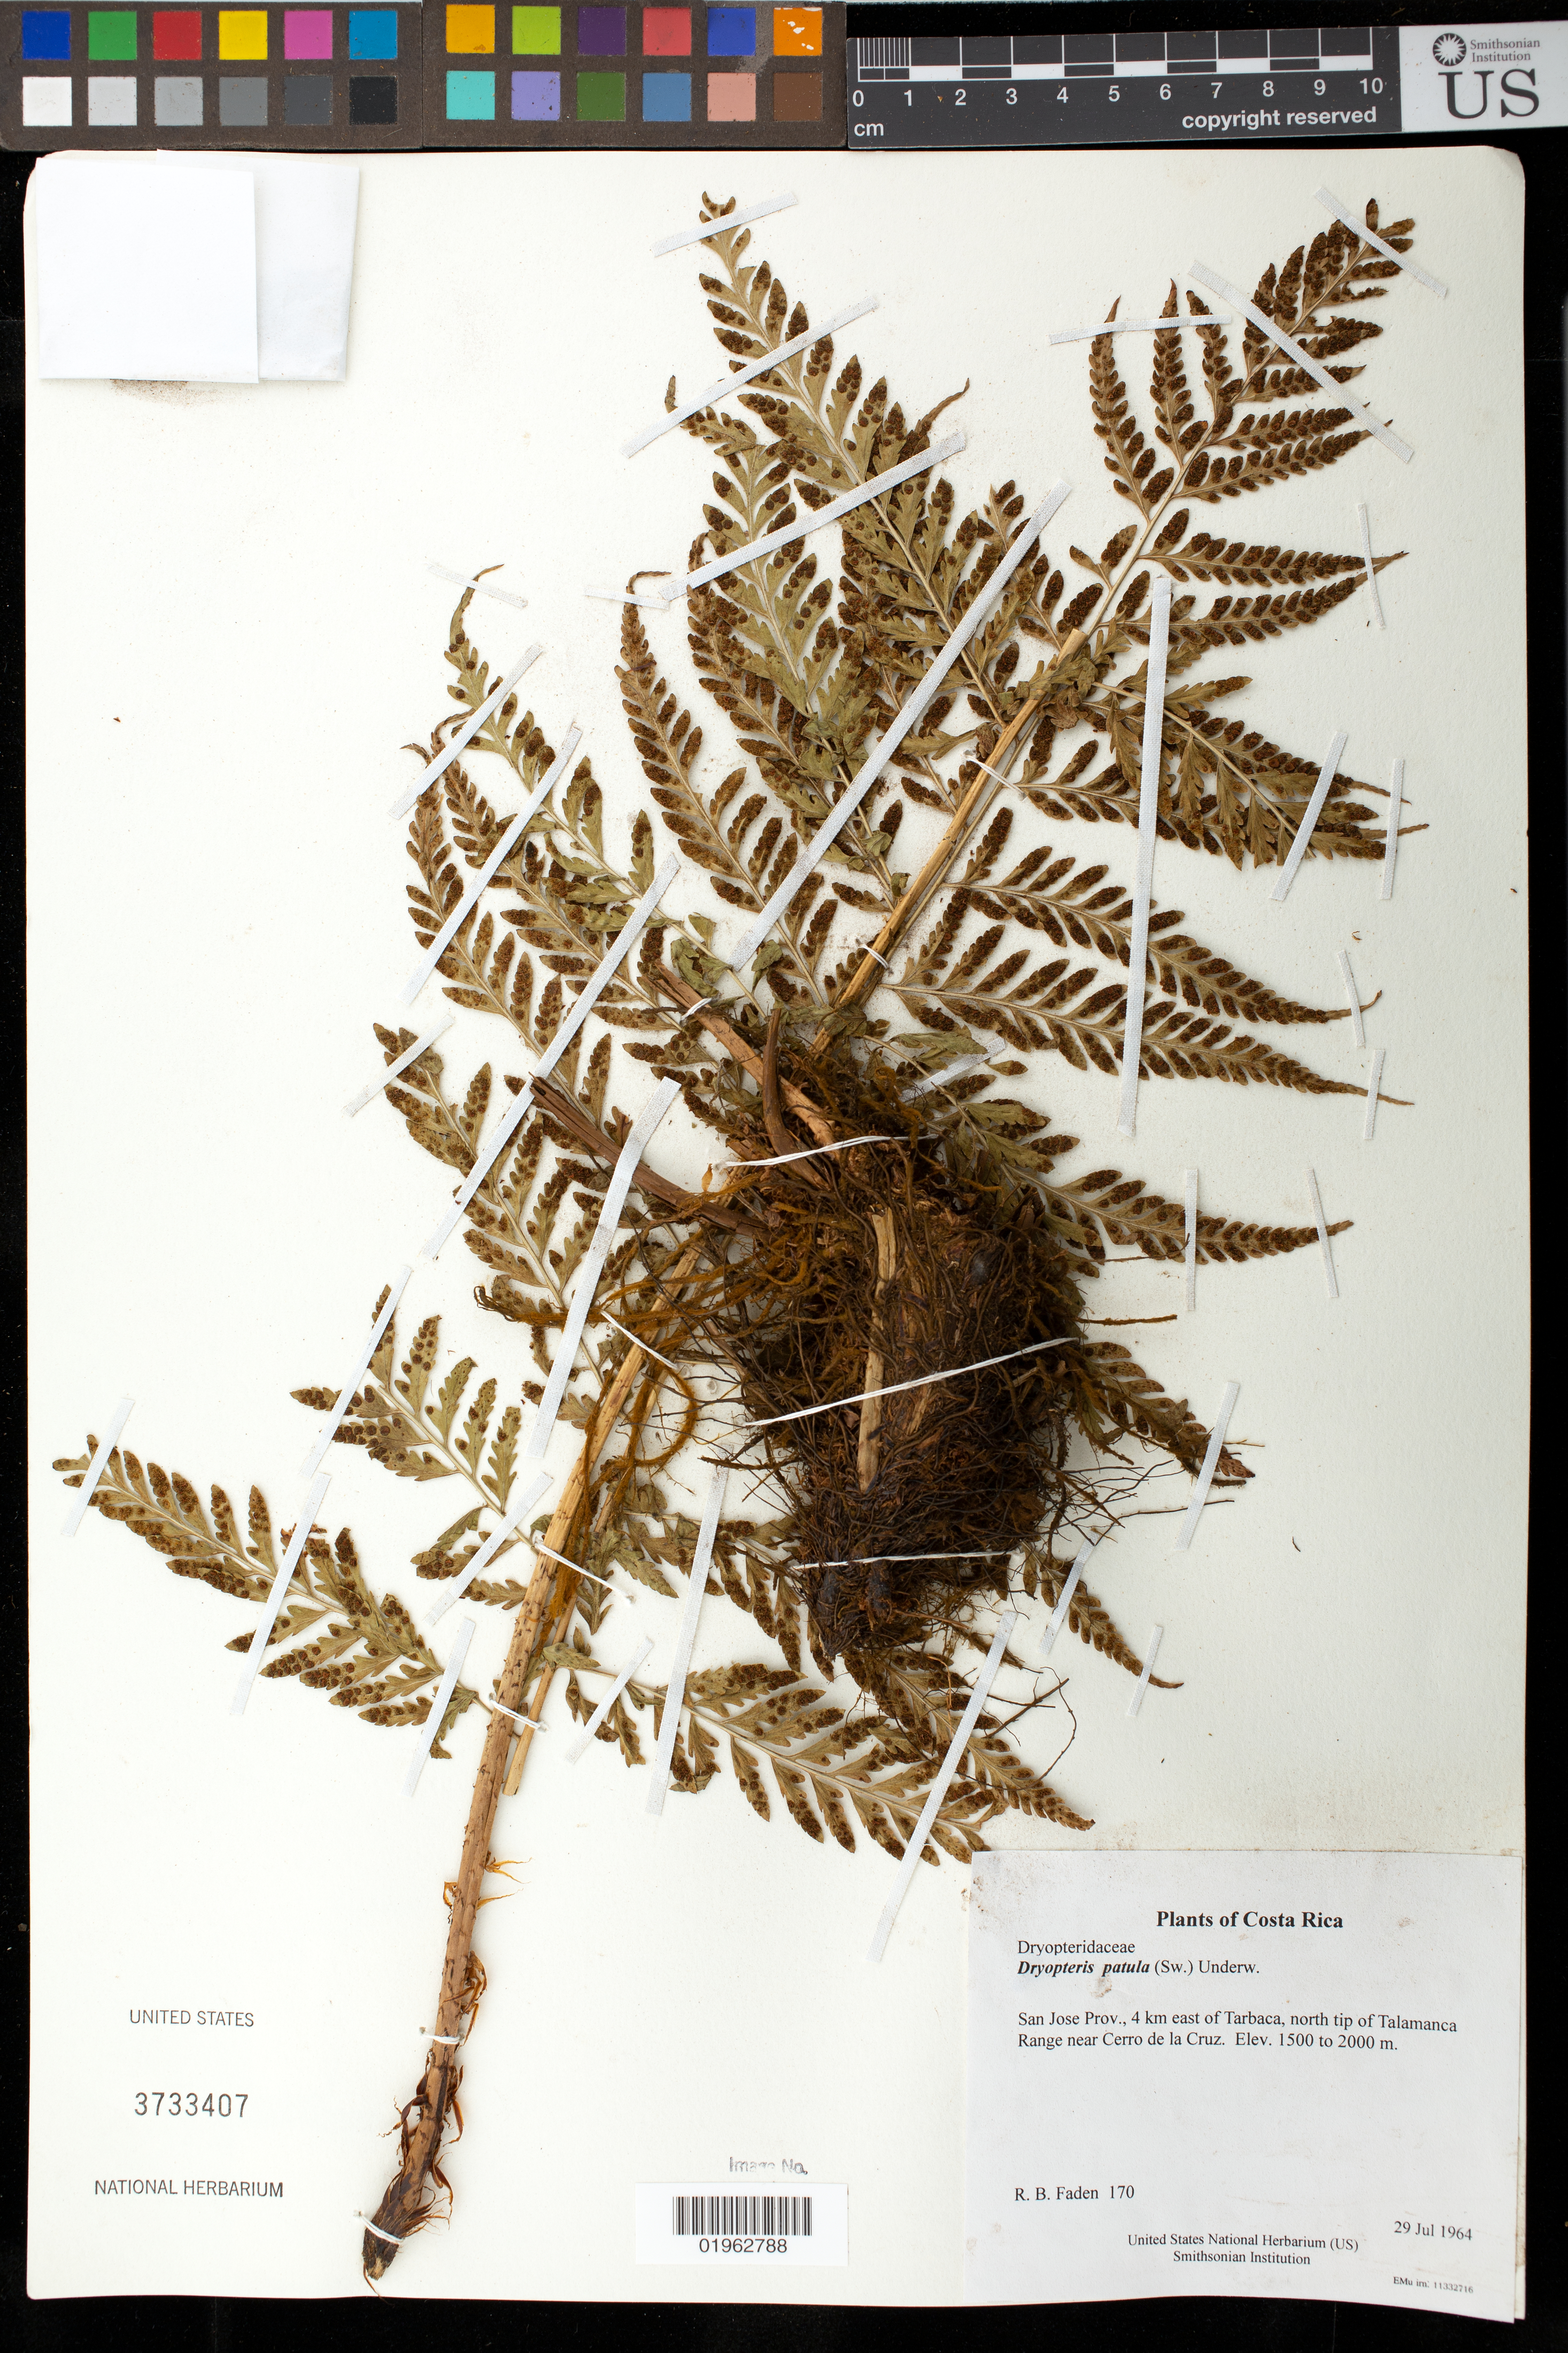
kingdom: Plantae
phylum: Tracheophyta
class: Polypodiopsida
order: Polypodiales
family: Dryopteridaceae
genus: Dryopteris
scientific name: Dryopteris patula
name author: (Sw.) Underw.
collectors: R. B. Faden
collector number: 170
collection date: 1964-07-29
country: Costa Rica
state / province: San Jose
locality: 4 km east of Tarbaca, north tip of Talamanca Range near Cerro de la Cruz.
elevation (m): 1500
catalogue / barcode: US 3733407